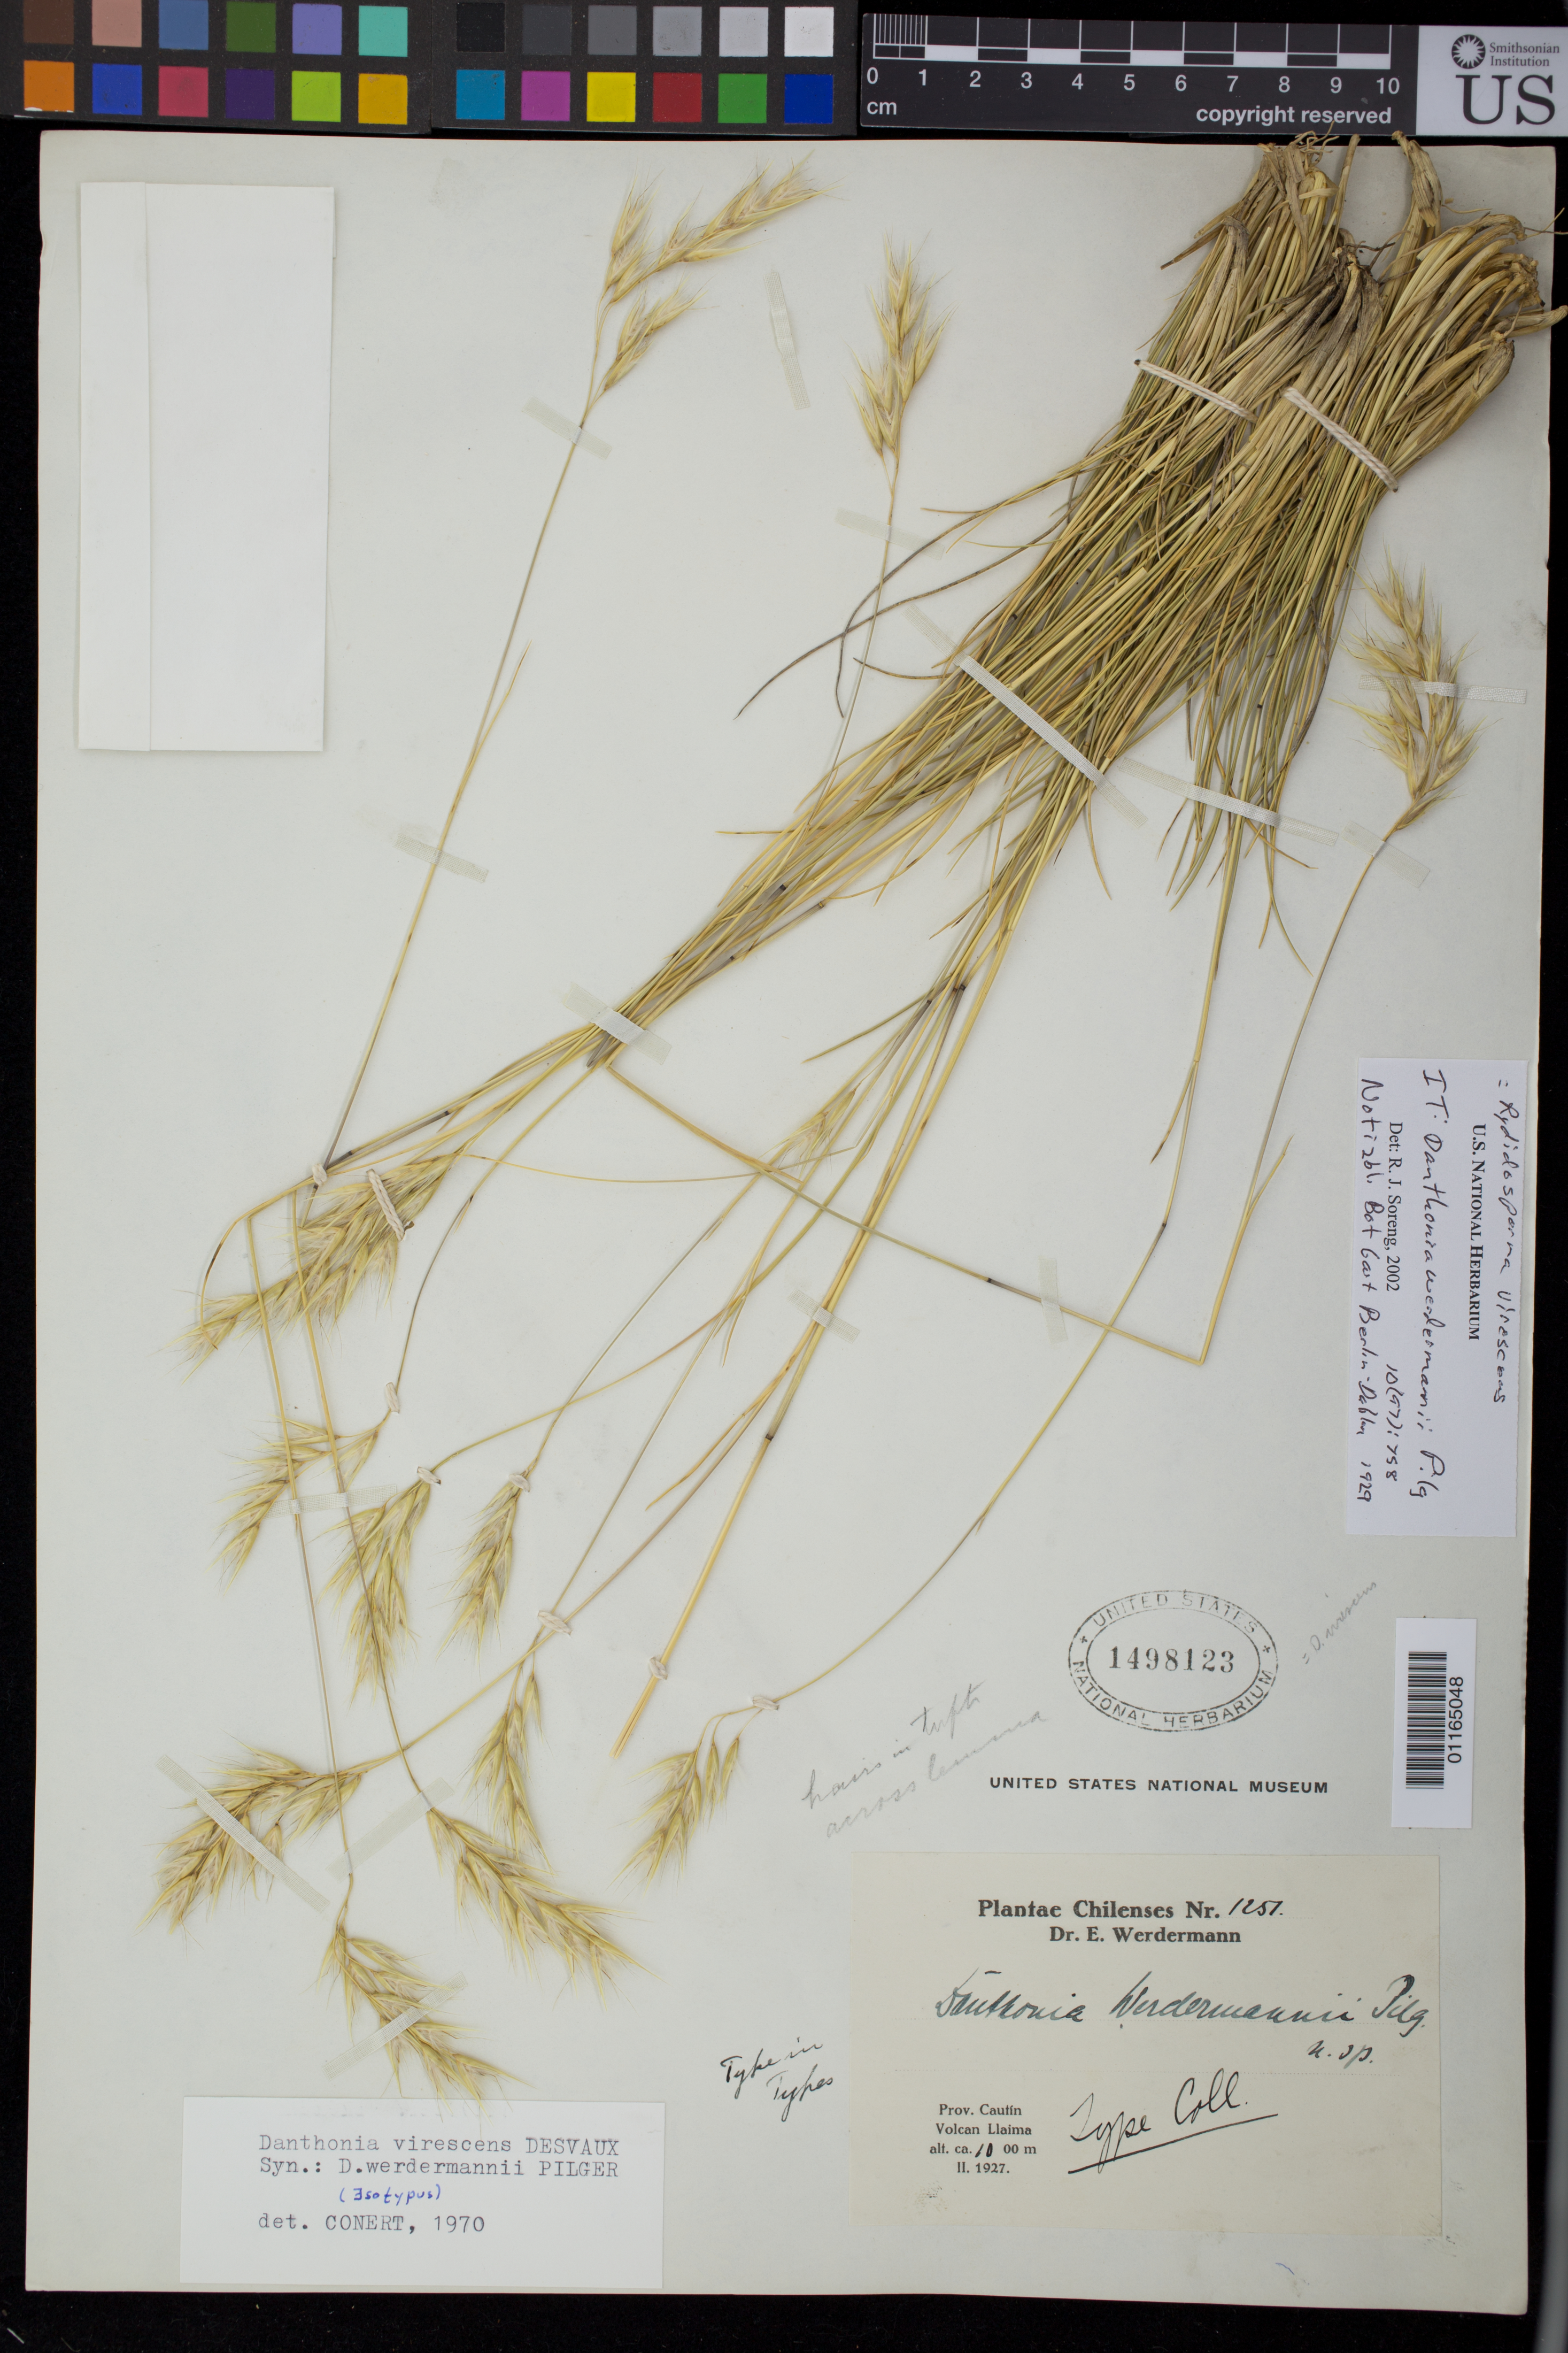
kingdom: Plantae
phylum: Tracheophyta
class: Liliopsida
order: Poales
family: Poaceae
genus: Danthonia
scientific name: Danthonia werdermannii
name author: Pilg.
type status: Isotype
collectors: E. Werdermann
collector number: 1251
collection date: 1927-02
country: Chile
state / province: Araucanía (IX)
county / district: Cautin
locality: Volcan Llaima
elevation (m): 1000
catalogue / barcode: US 1498123